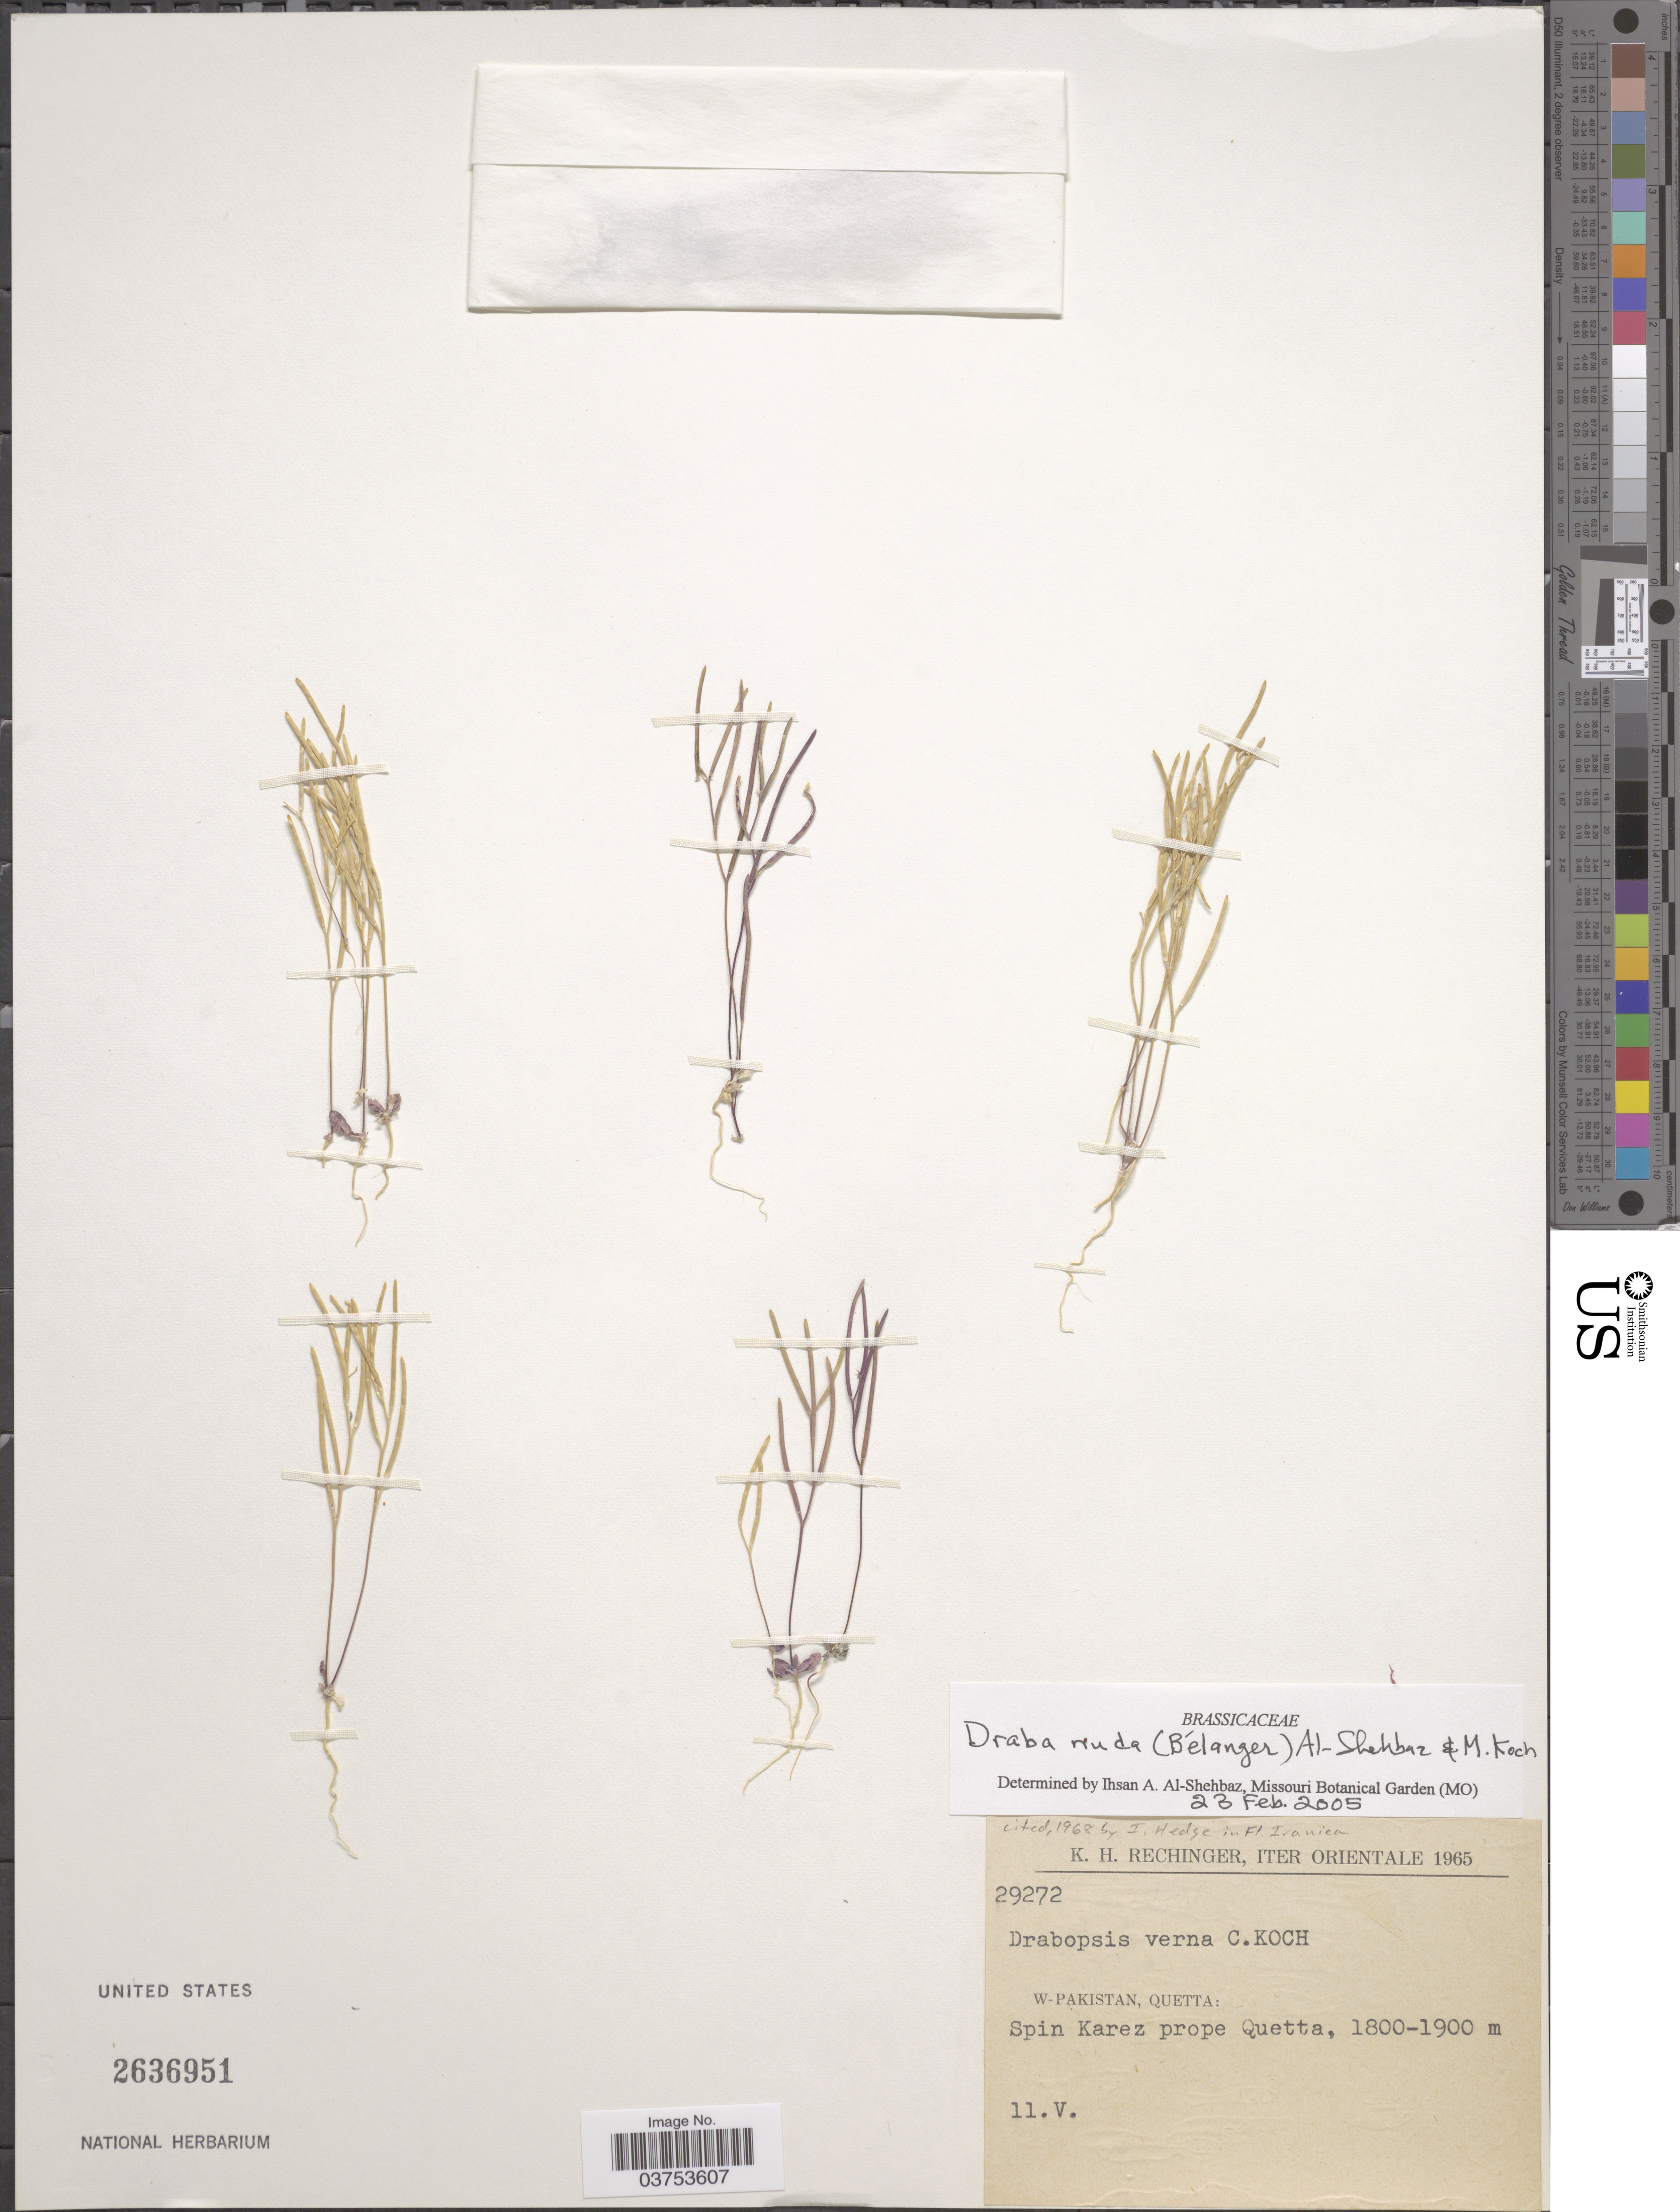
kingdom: Plantae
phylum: Tracheophyta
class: Magnoliopsida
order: Brassicales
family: Brassicaceae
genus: Draba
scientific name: Draba nuda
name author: (Bel.) Al-Shehbaz & M. Koch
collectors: K. H. Rechinger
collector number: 29272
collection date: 1965-05-11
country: Pakistan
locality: Iter Orientale. W-Pakistan, Quetta: Spin Karez prope Quetta.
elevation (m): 1800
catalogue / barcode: US 2636951